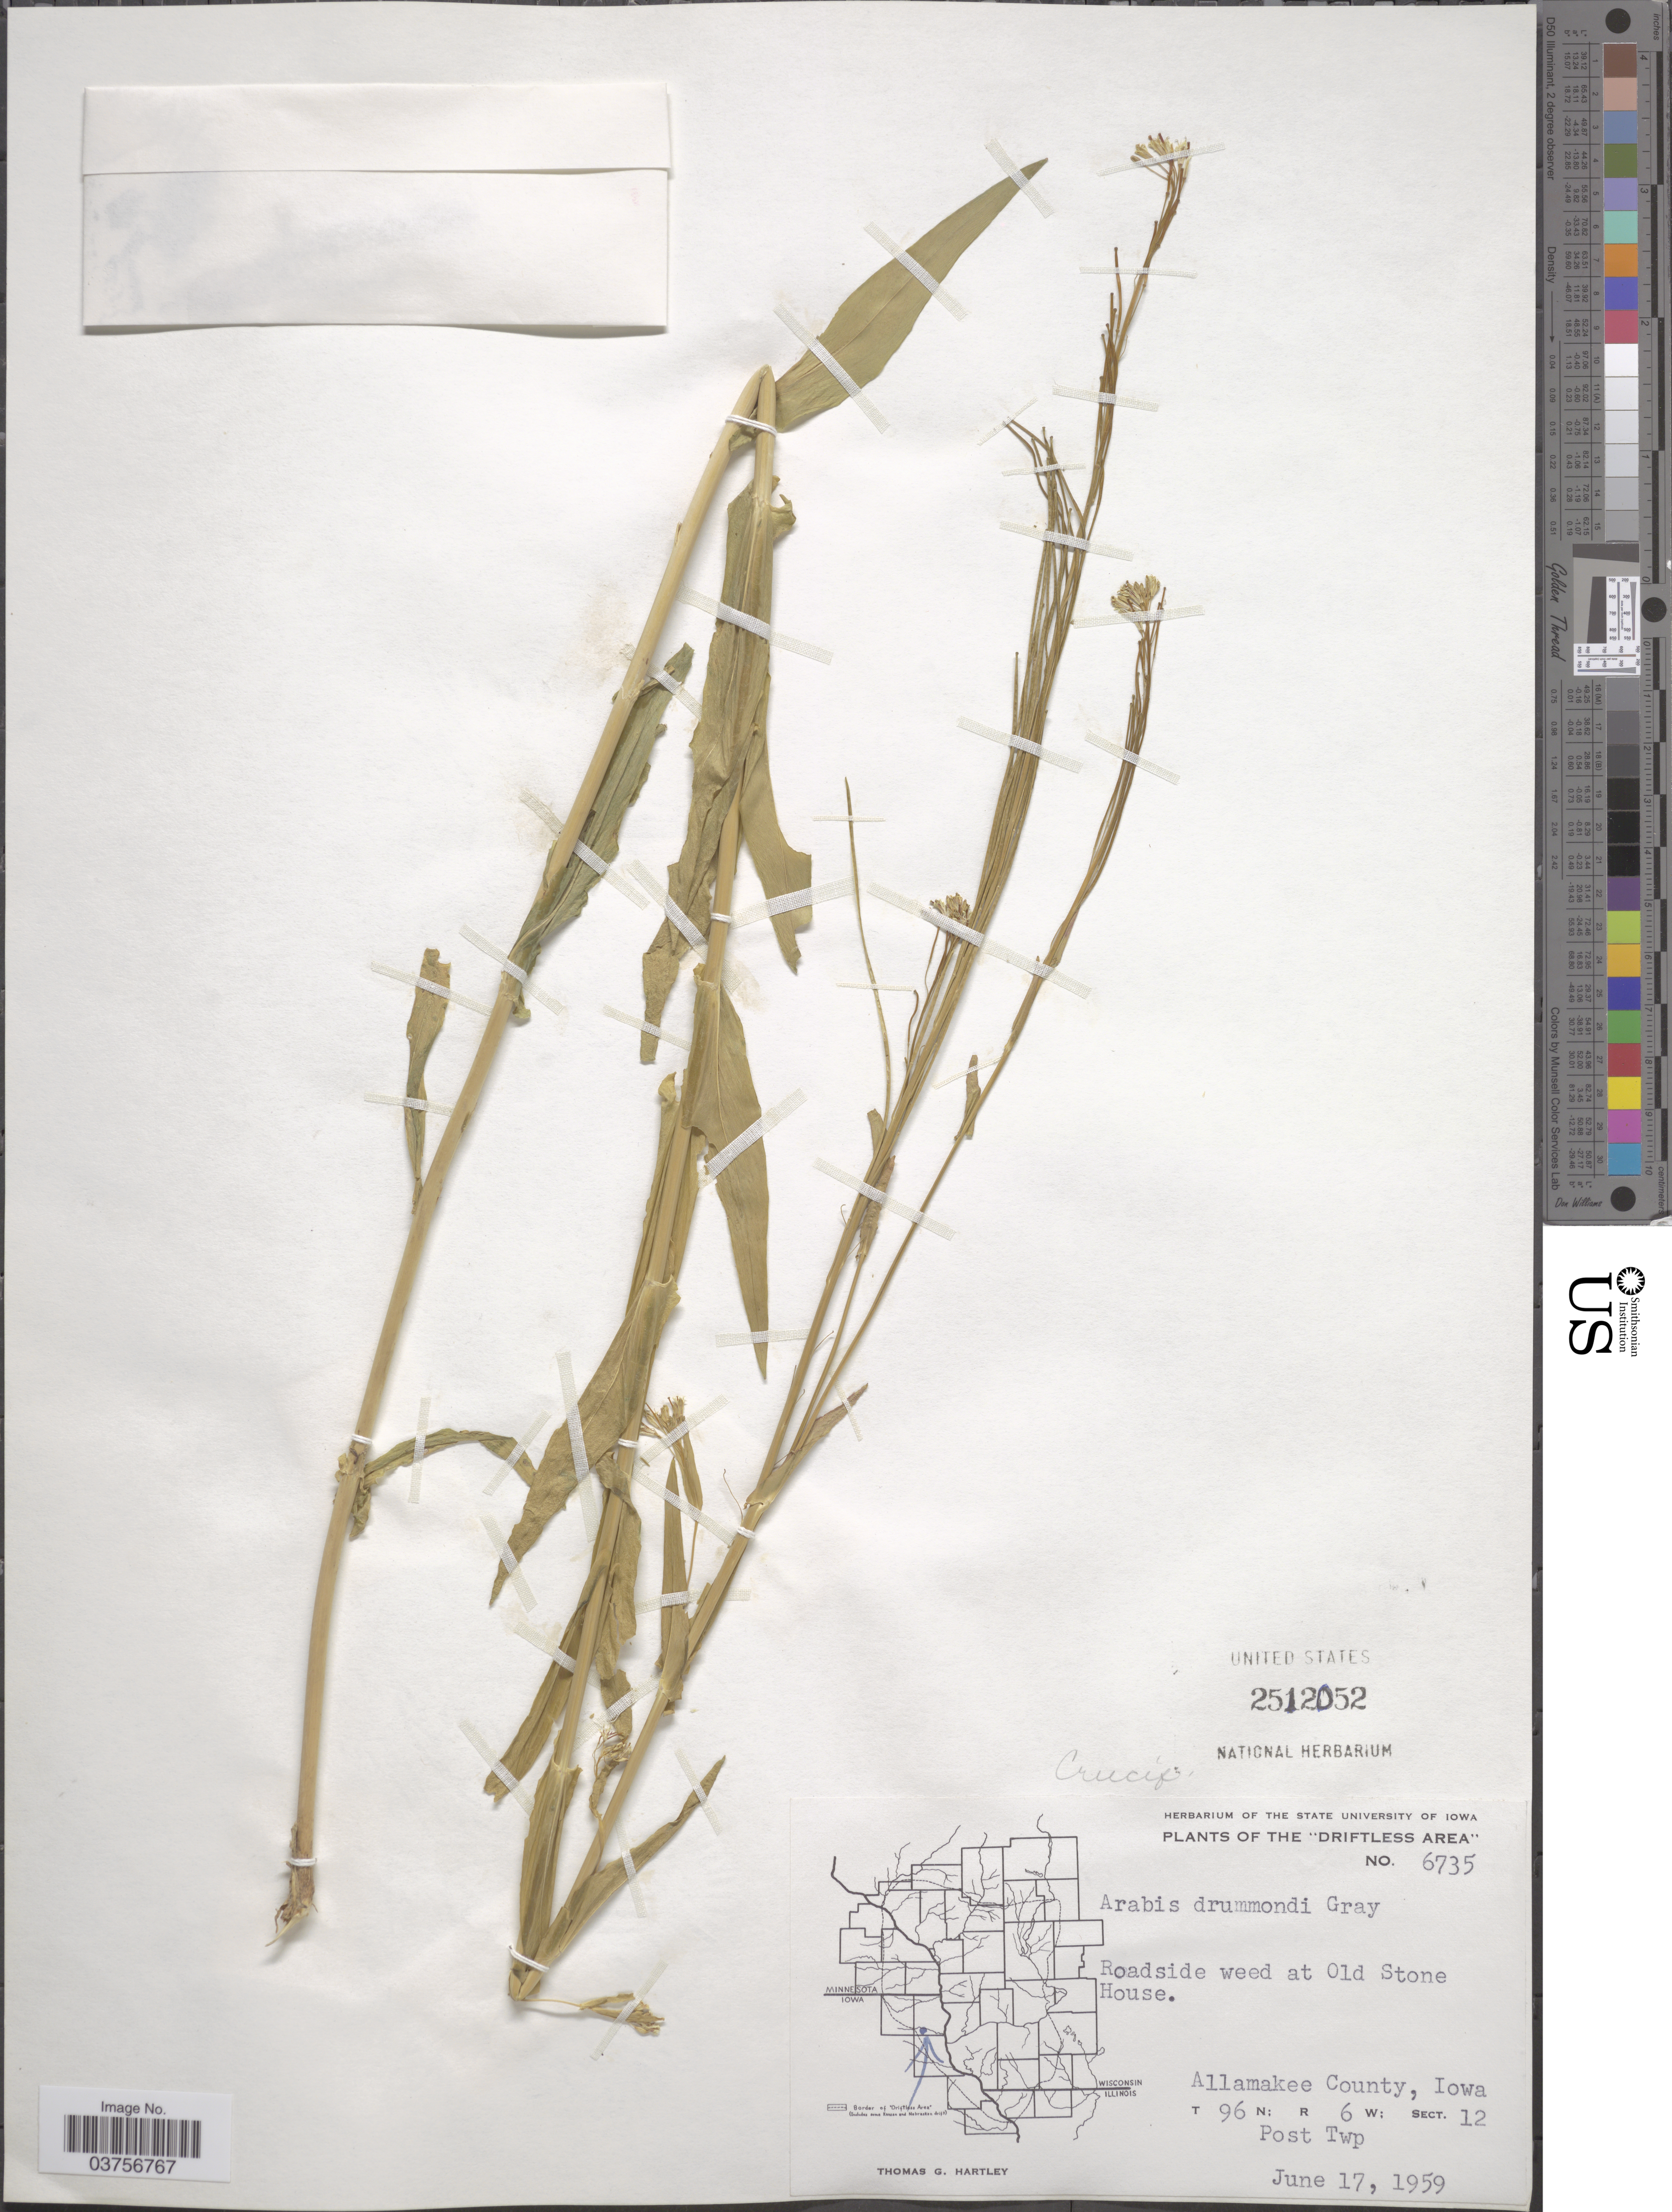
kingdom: Plantae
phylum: Tracheophyta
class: Magnoliopsida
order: Brassicales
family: Brassicaceae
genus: Arabis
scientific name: Arabis drummondii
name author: A. Gray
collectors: T. G. Hartley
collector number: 6735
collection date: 1959-06-17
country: United States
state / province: Iowa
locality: The "Driftless Area". Roadside weed at Old Stone House. Allamakee County. T 96 N; R 6 W; Sect. 12. Post Twp.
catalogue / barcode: US 2512052